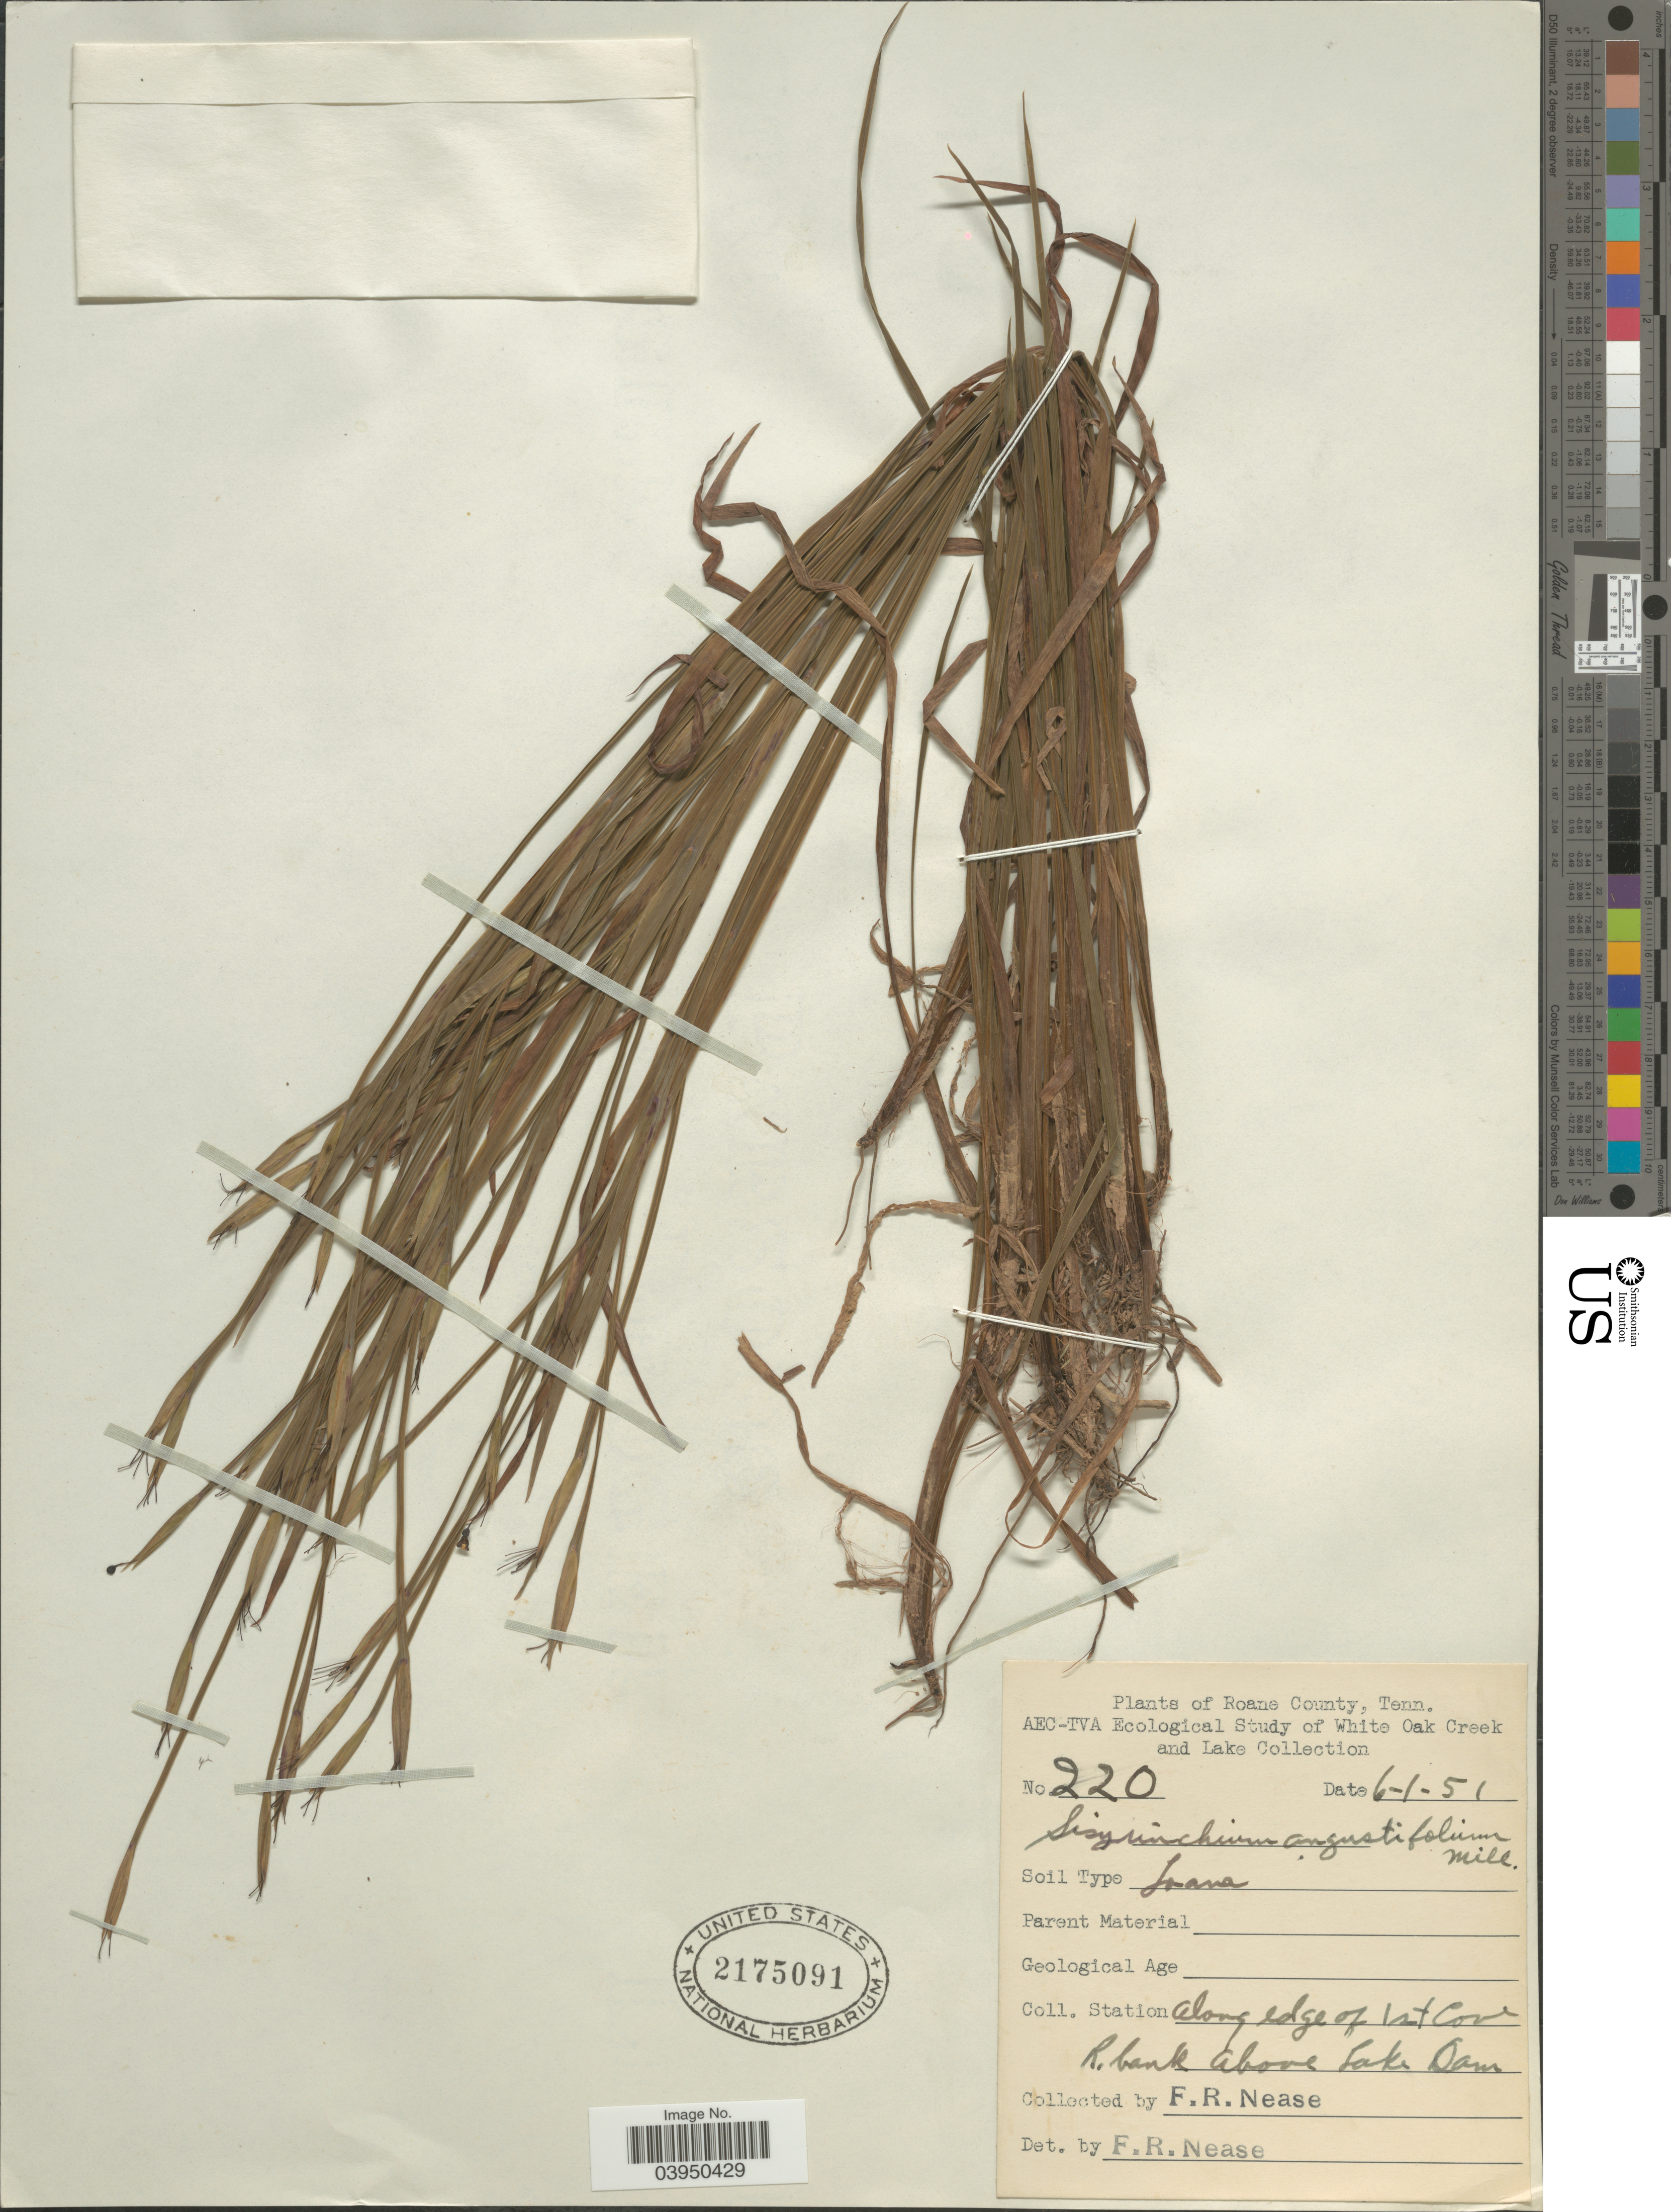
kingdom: Plantae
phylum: Tracheophyta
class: Liliopsida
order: Asparagales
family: Iridaceae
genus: Sisyrinchium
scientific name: Sisyrinchium angustifolium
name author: Mill.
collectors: F. Nease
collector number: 220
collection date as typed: Transcribed d/m/y: 1/6/51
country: United States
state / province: Tennessee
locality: Roane County. Station along edge of 1st cove R. bank above Lake Dam.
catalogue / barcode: US 2175091